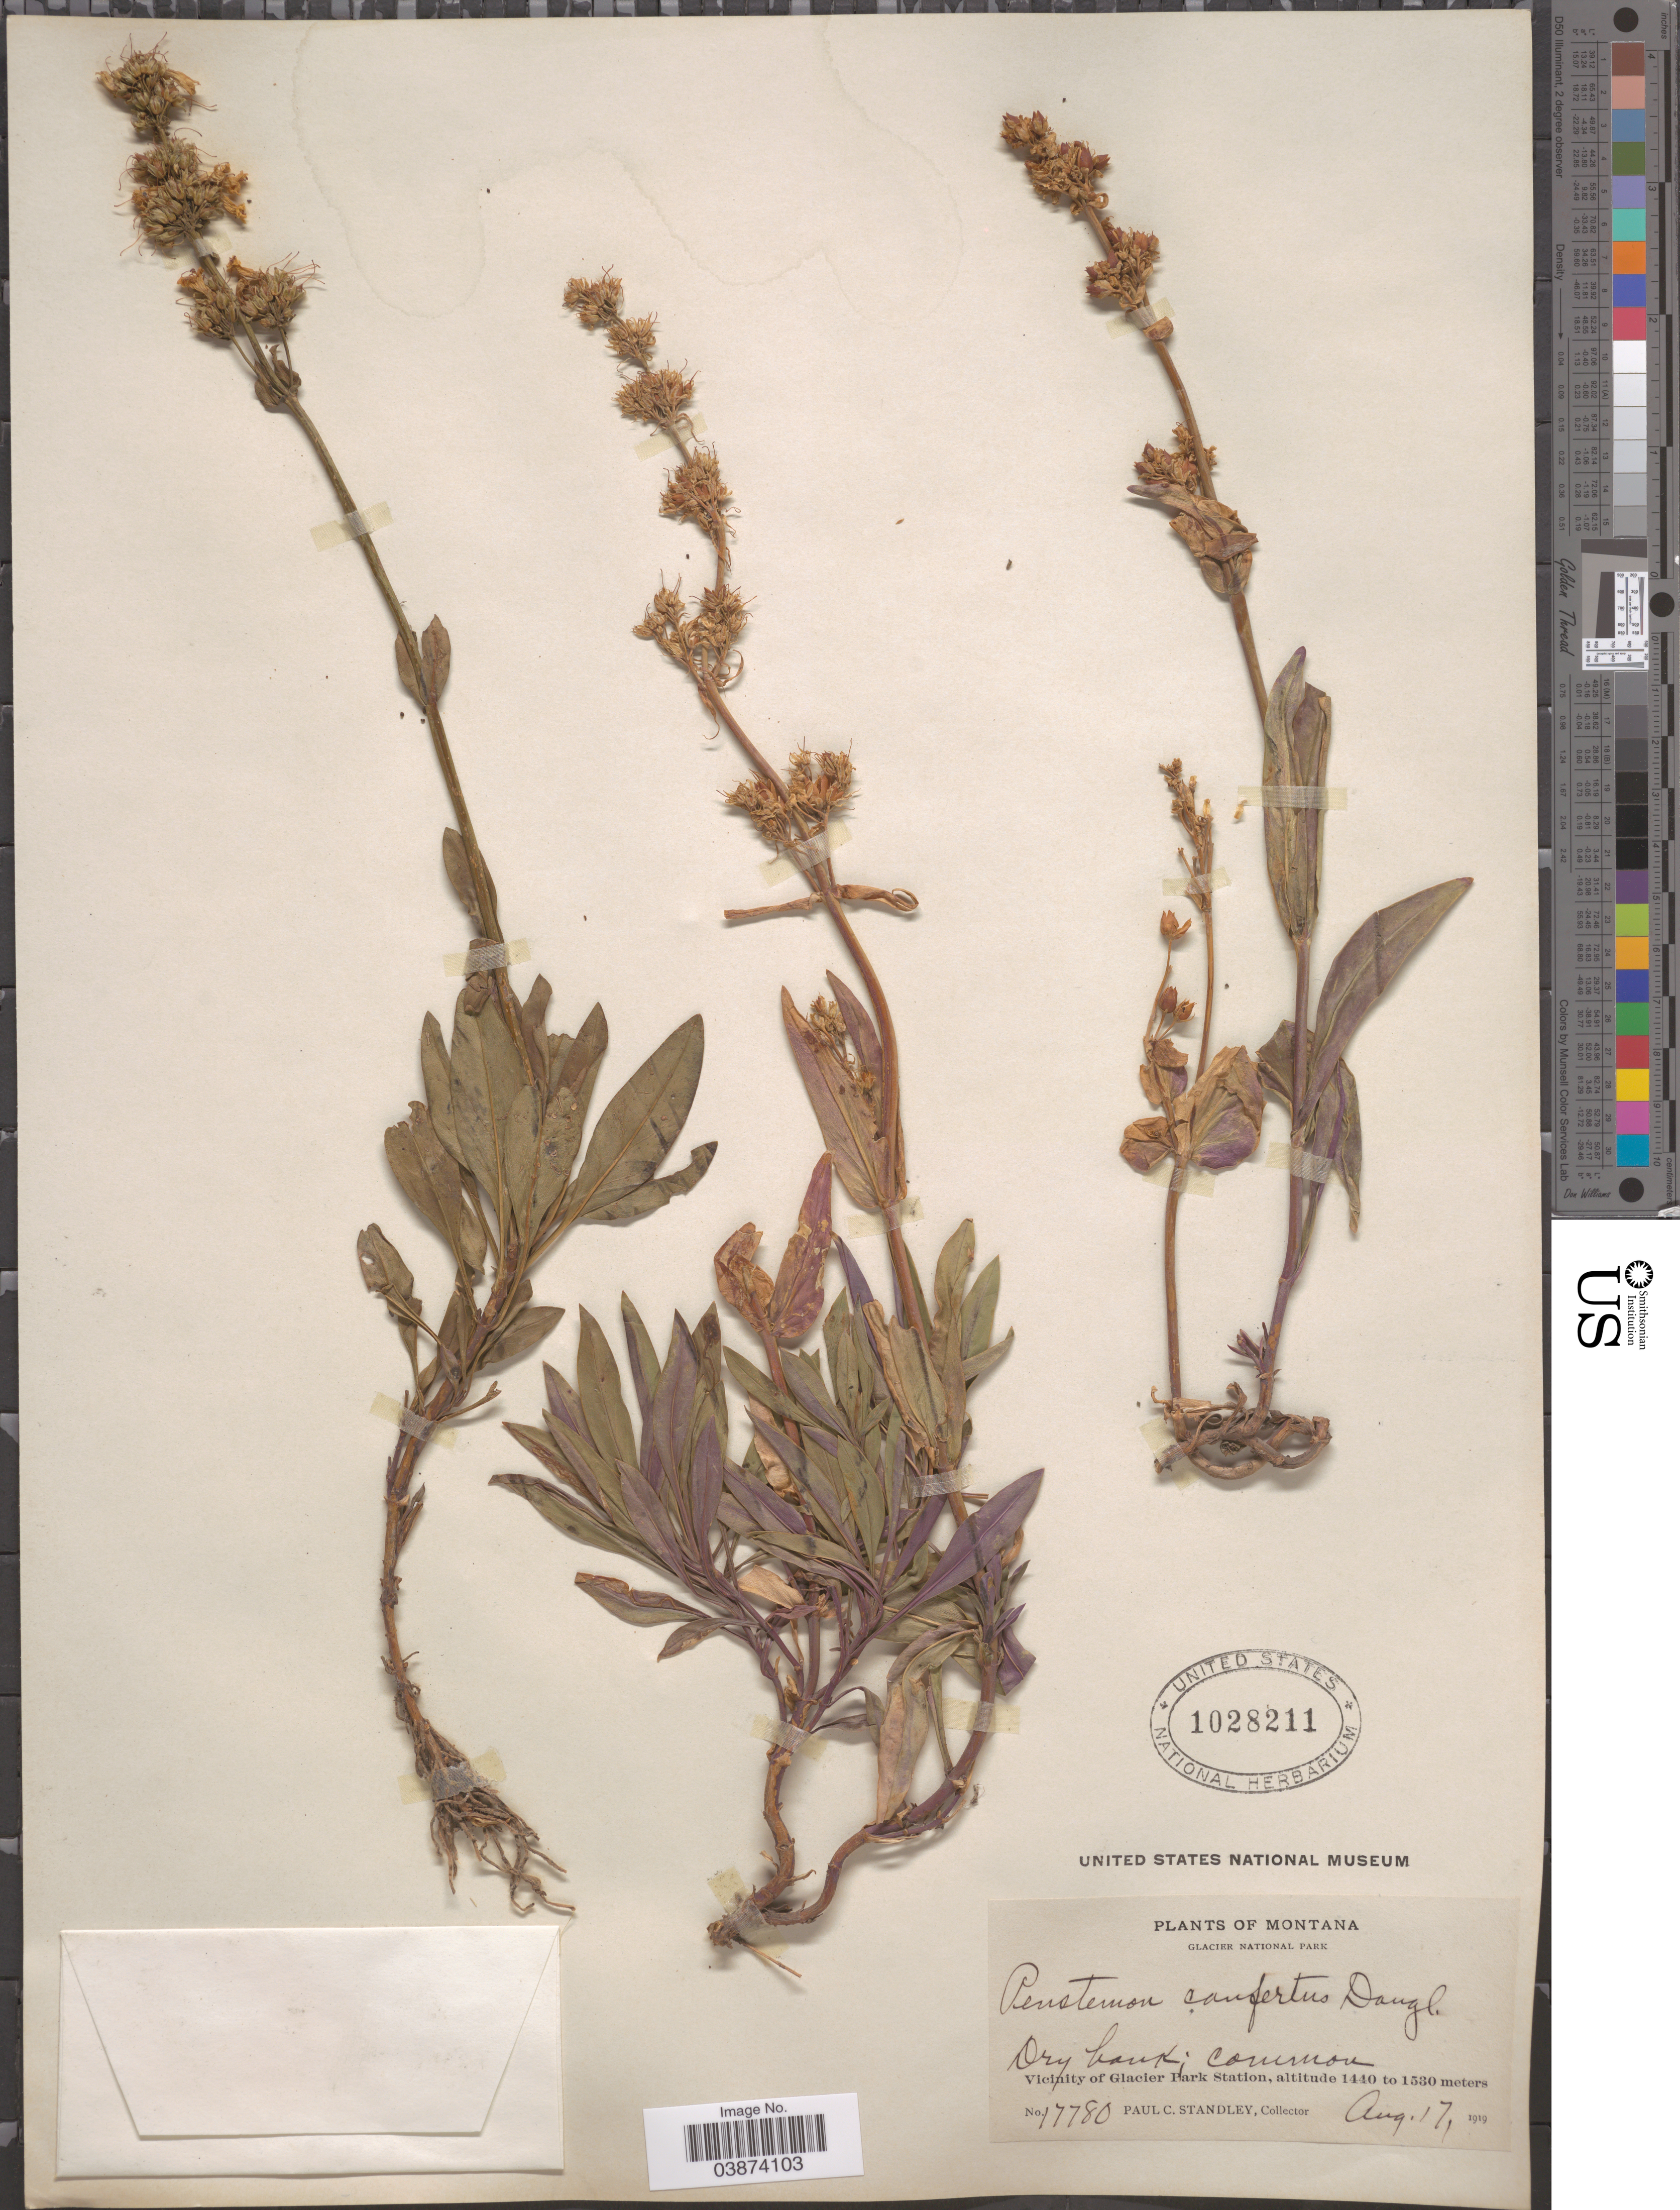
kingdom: Plantae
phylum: Tracheophyta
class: Magnoliopsida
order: Lamiales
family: Plantaginaceae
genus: Penstemon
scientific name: Penstemon confertus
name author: Douglas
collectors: P. C. Standley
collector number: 17780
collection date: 1919-08-17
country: United States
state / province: Montana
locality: Glacier National Park. Vicinity of Glacier Park Station.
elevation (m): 1440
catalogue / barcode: US 1028211